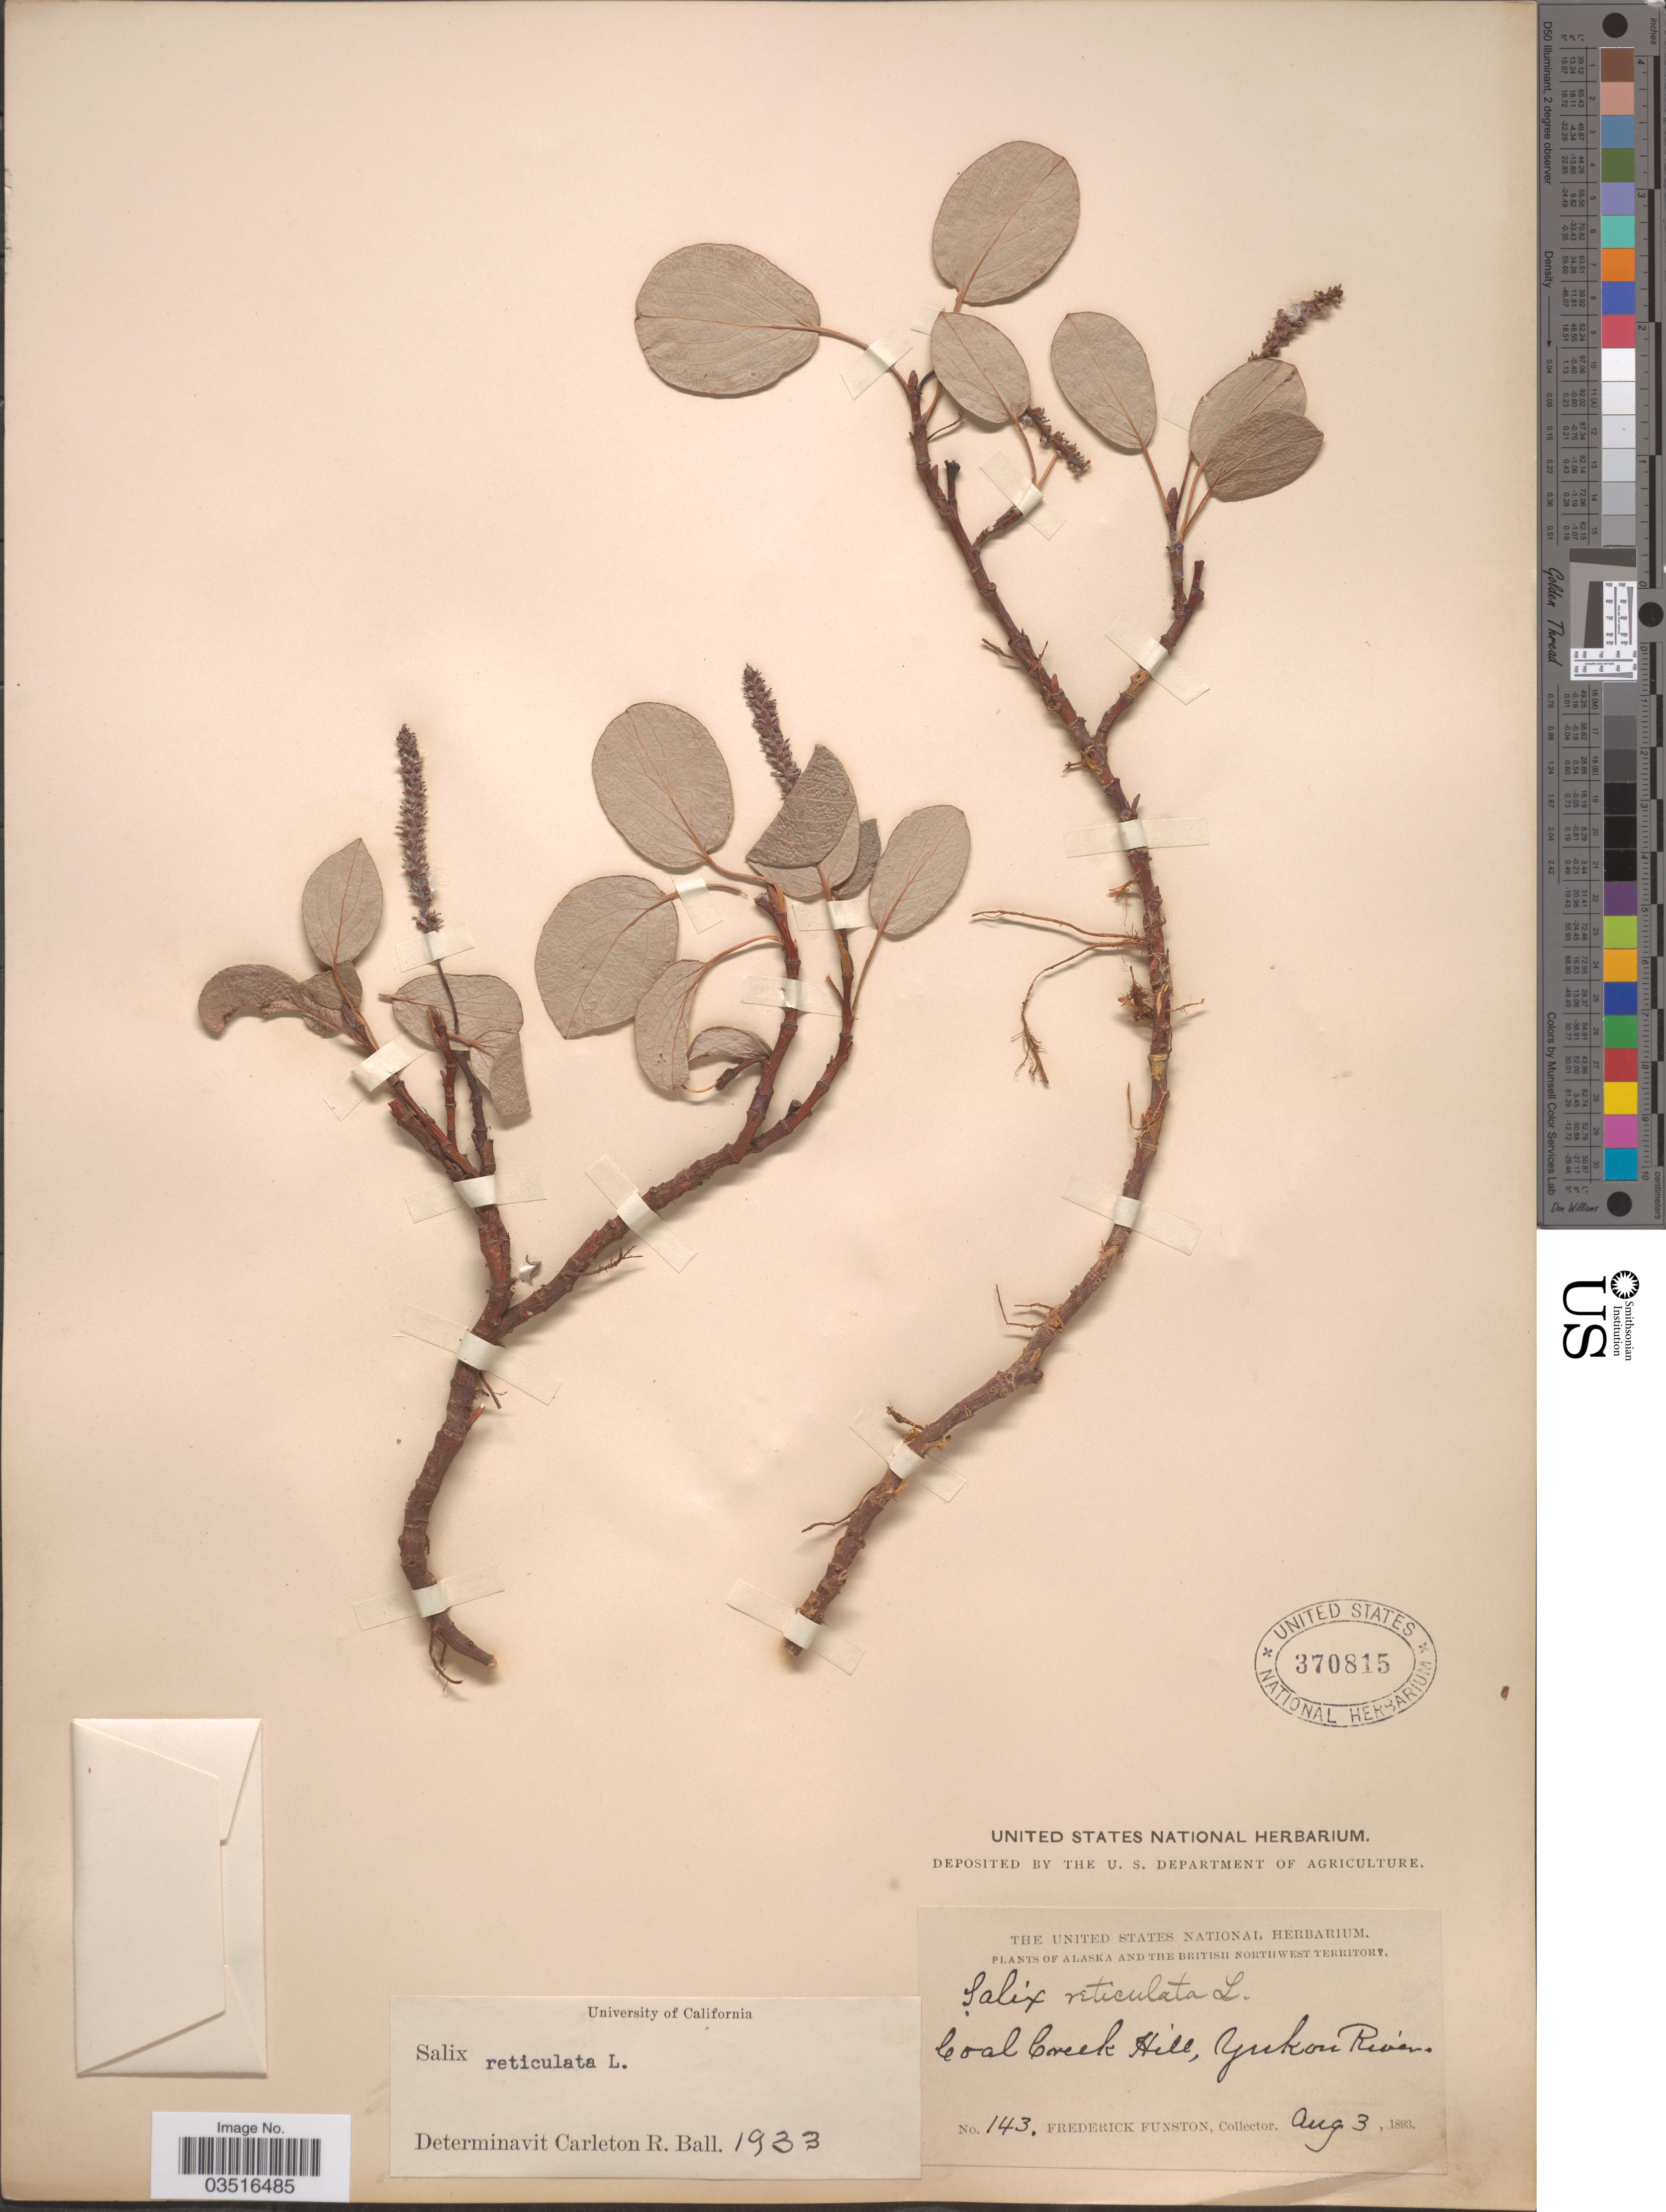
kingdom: Plantae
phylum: Tracheophyta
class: Magnoliopsida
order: Malpighiales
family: Salicaceae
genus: Salix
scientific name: Salix reticulata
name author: L.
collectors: F. Funston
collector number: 143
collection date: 1893-08-03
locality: Alaska and The British Northwest Territory. Coal Creek Hill, Yukon River.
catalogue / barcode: US 370815